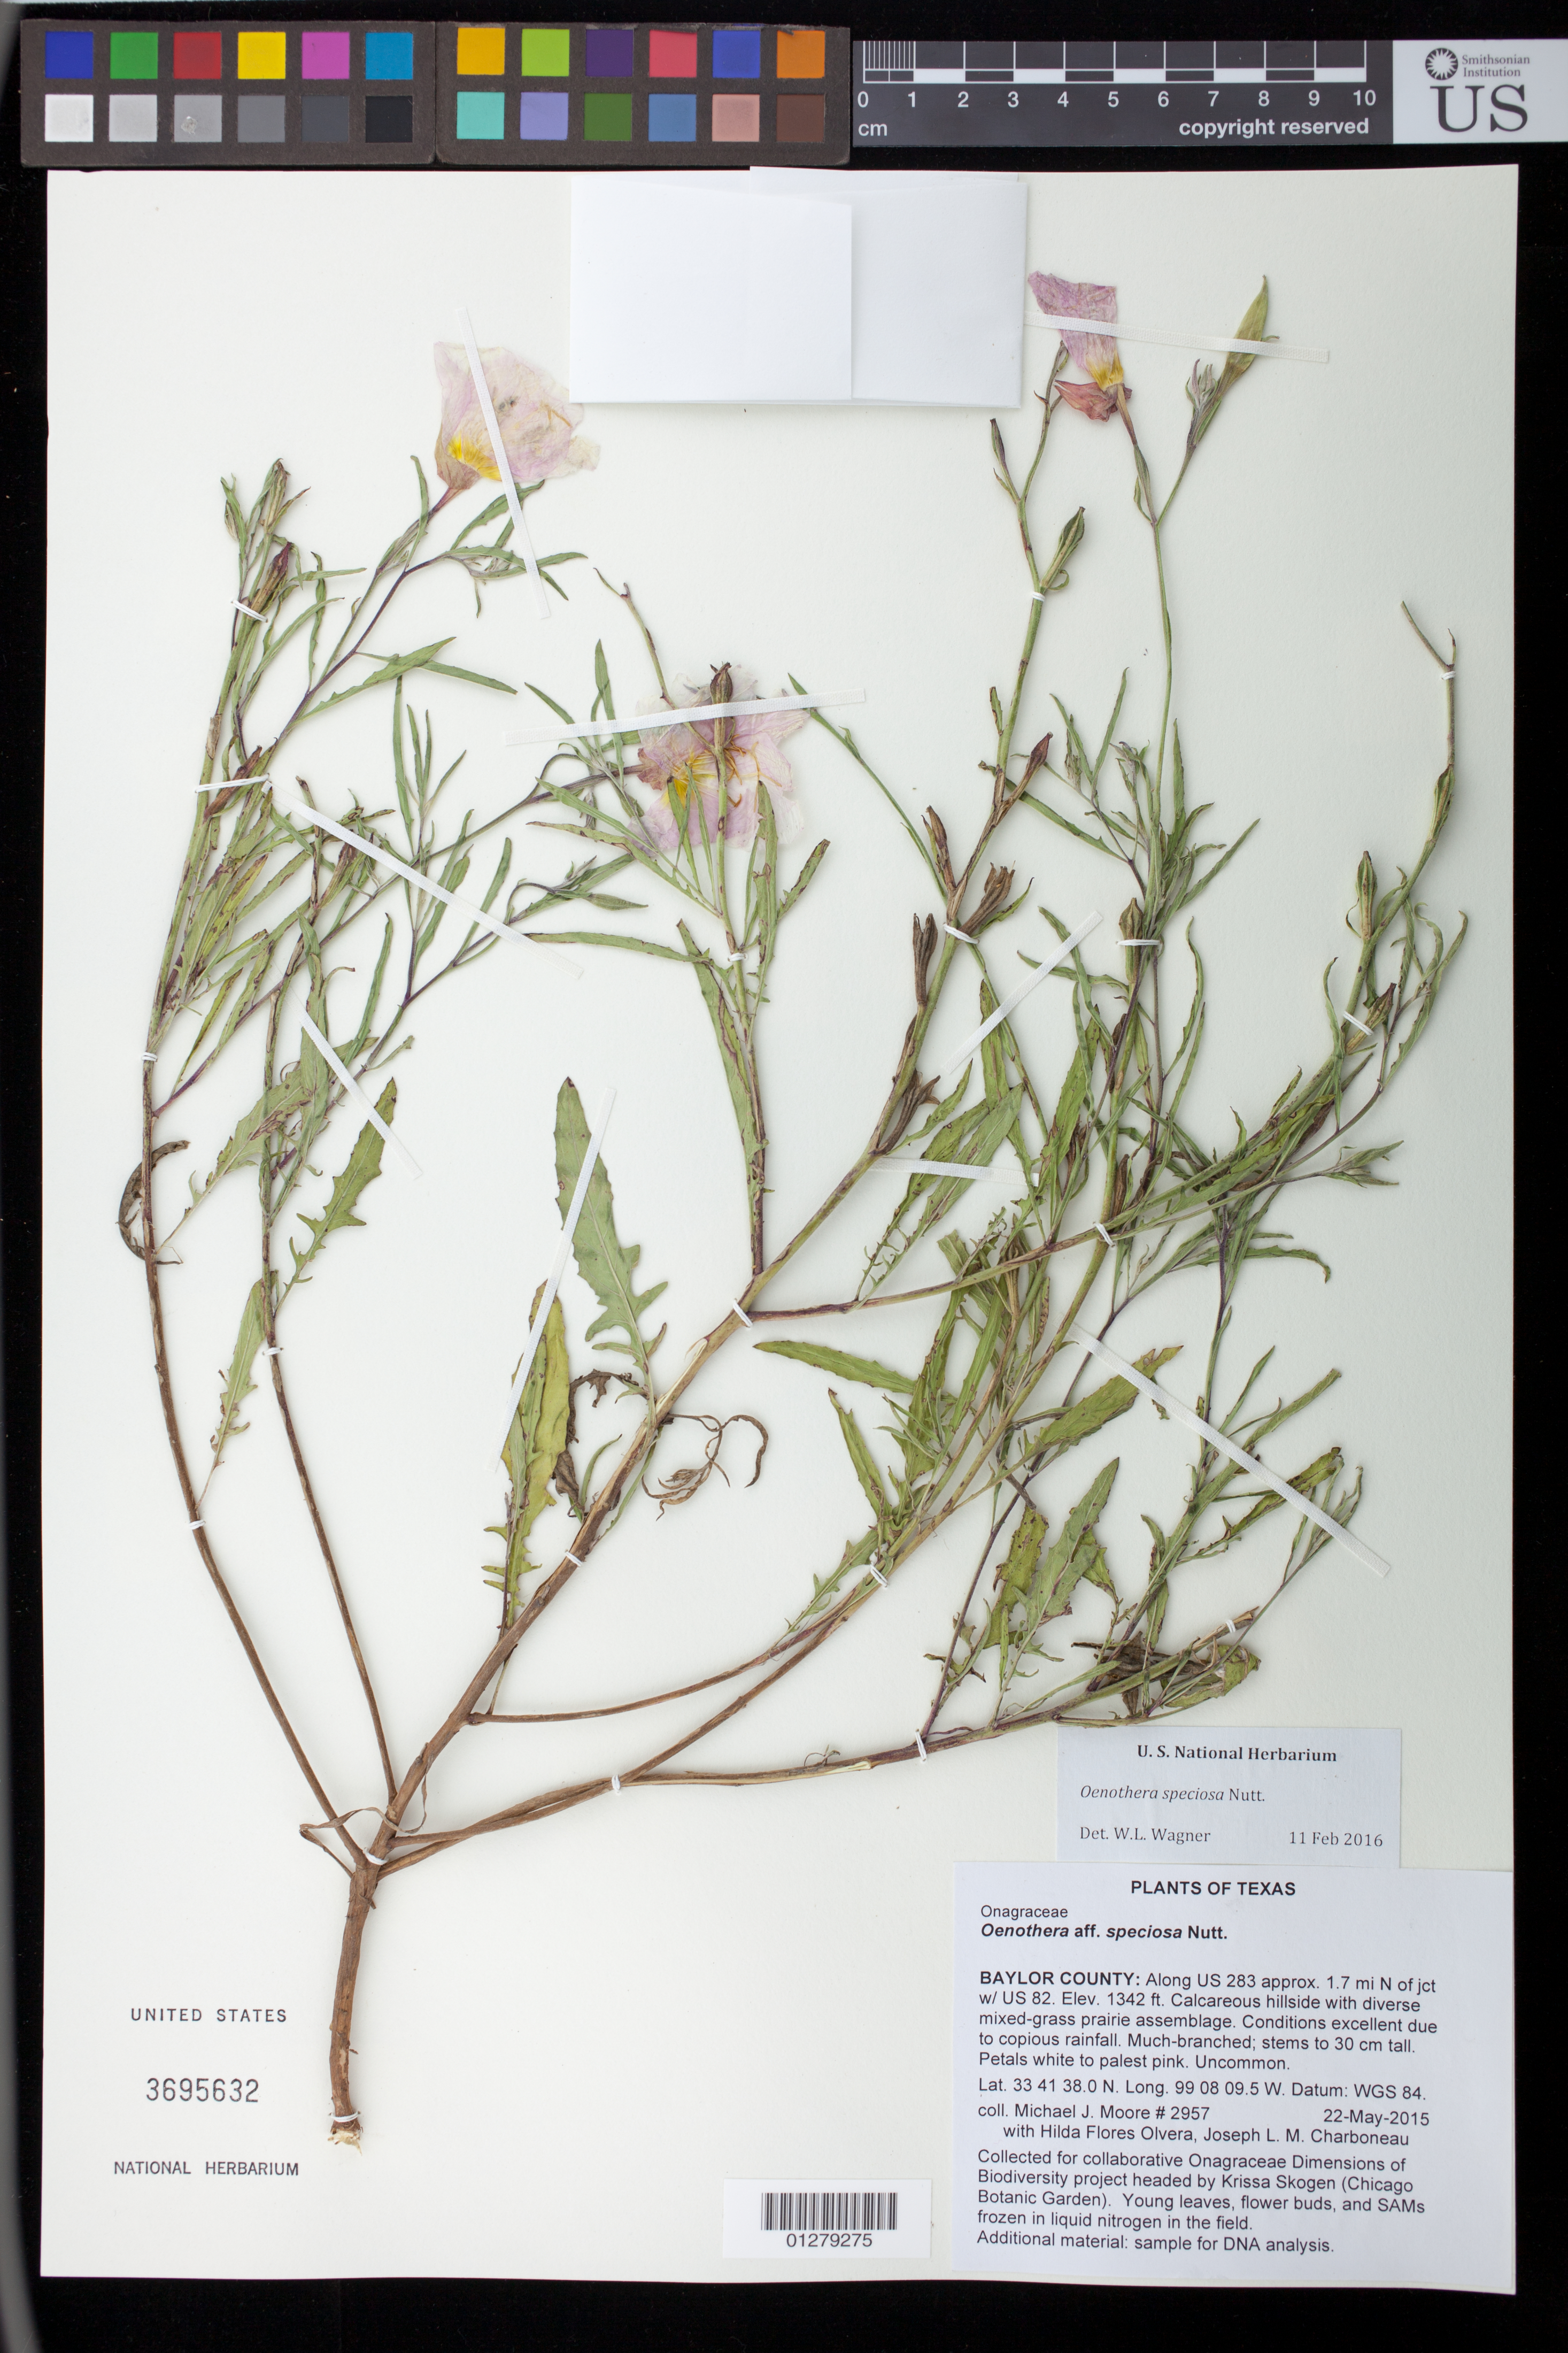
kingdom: Plantae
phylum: Tracheophyta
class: Magnoliopsida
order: Myrtales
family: Onagraceae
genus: Oenothera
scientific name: Oenothera speciosa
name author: Nutt.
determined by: Wagner, W. L., (BOT), Smithsonian Institution - National Museum of Natural History (UNITED STATES)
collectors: M. J. Moore, H. Flores Olvera & J. L. M. Charboneau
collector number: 2957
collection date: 2015-05-22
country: United States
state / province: Texas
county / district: Baylor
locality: Along US 283 approx. 1.7 mi N of jct w/ US 82.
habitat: Calcareous hillside with diverse mixed-grass prairie assemblage. Conditions excellent due to copious rainfall.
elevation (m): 409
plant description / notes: Collected for collaborative Onagraceae Dimensions of Biodiversity project headed by Krissa Skogen (Chicago Botanic Garden). Young leaves, flower buds, and SAMs frozen in liquid nitrogen in the field.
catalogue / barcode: US 3695632